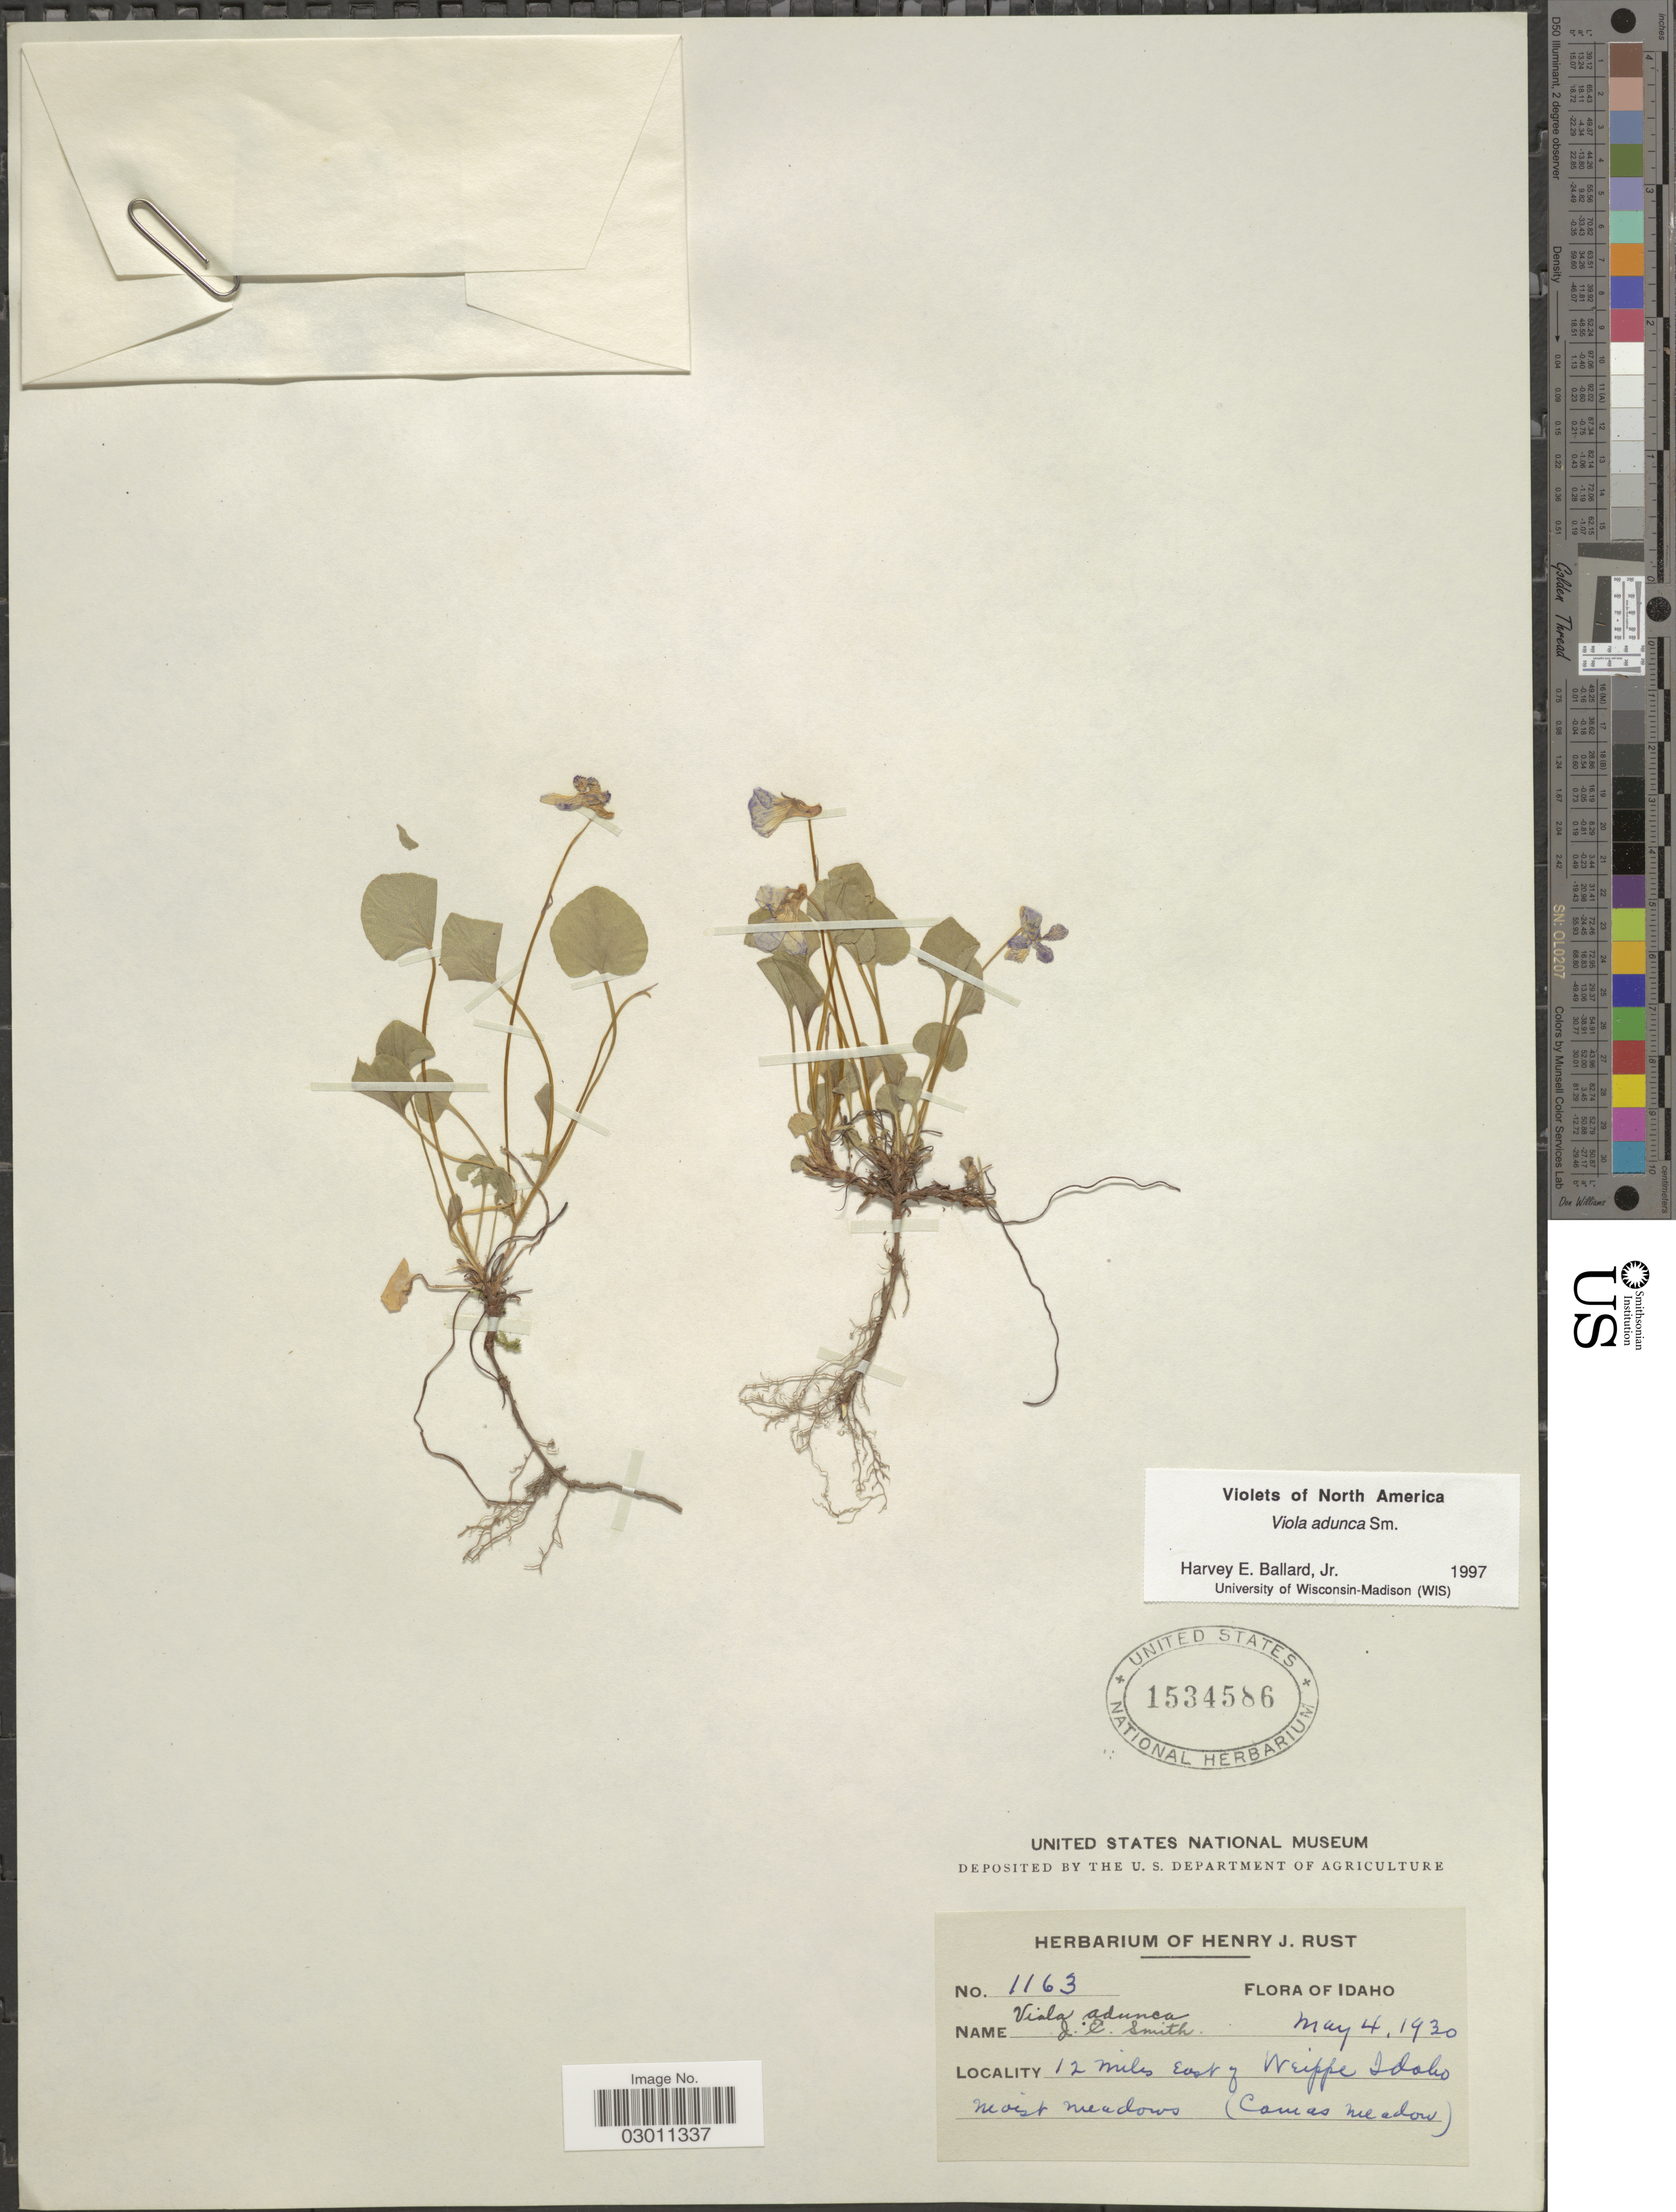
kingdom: Plantae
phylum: Tracheophyta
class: Magnoliopsida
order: Malpighiales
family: Violaceae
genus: Viola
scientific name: Viola adunca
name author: Sm.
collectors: ex herb. Henry J. Rust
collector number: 1163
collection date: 1930-05-04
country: United States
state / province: Idaho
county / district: Clearwater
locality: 12 miles E of Weippe Idaho.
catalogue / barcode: US 1534586